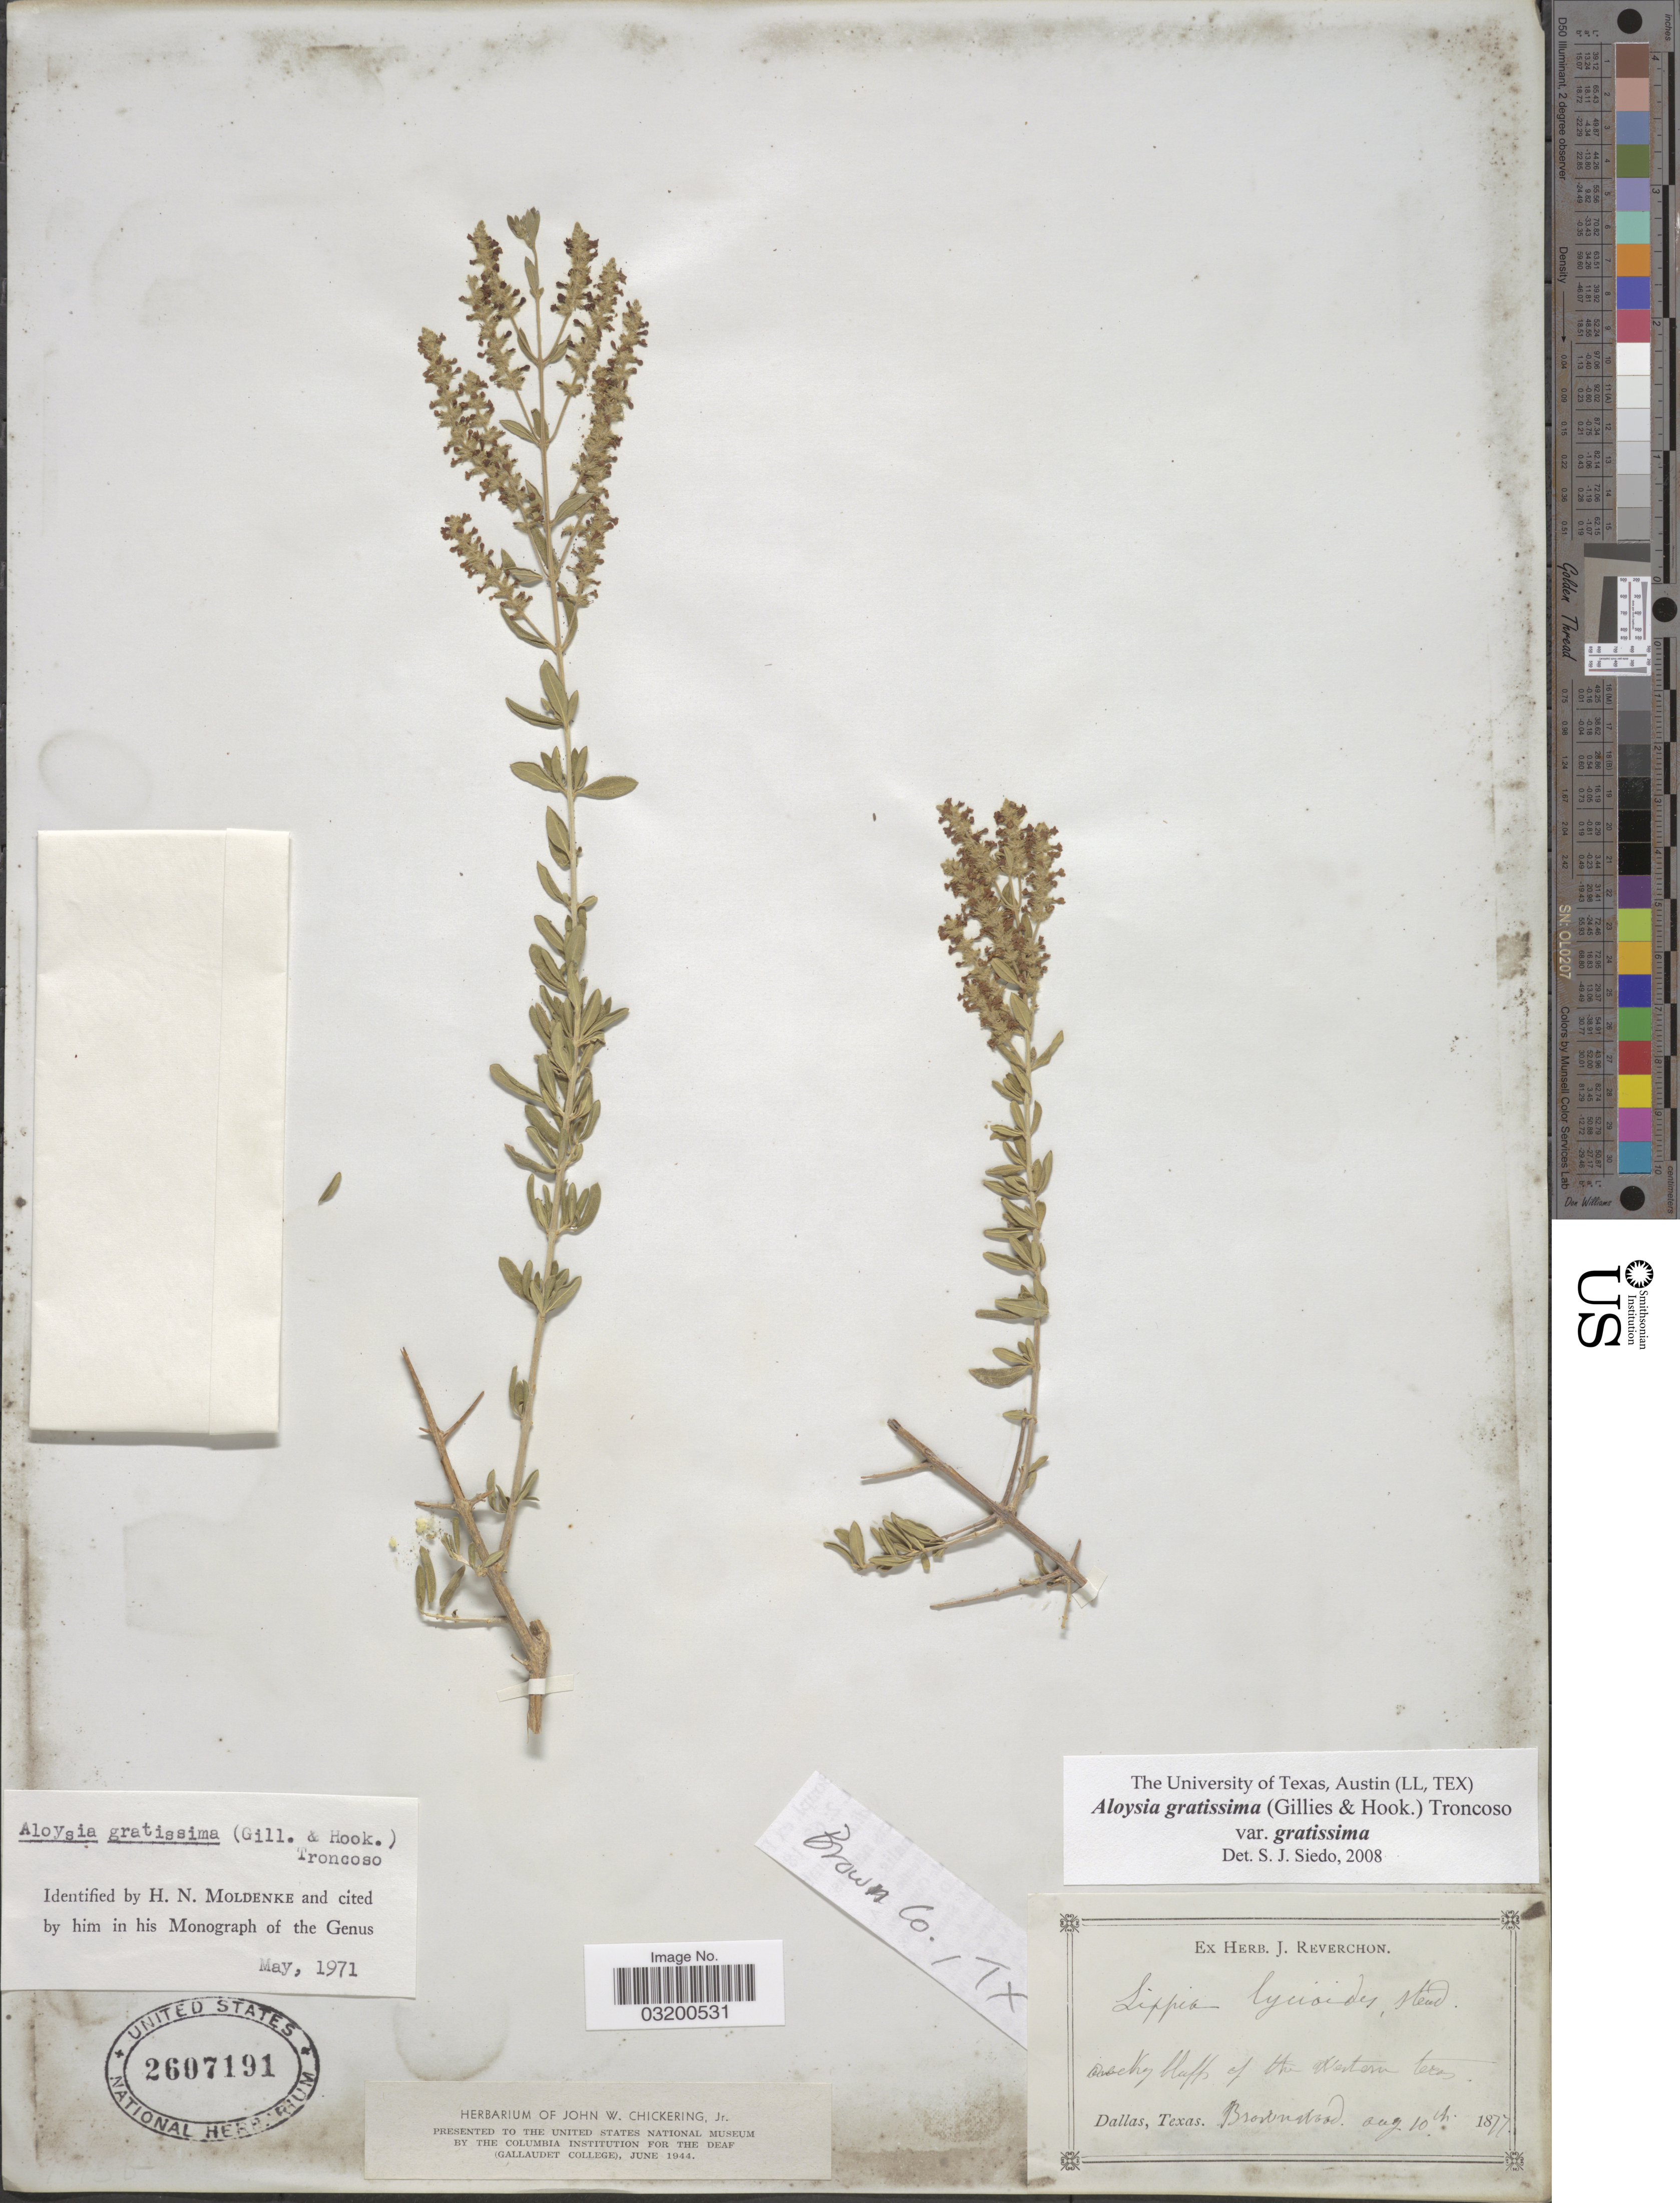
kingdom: Plantae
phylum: Tracheophyta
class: Magnoliopsida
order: Lamiales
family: Verbenaceae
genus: Aloysia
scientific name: Aloysia gratissima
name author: (Gillies & Hook.) Tronc.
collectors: ex herb. J. Reverchon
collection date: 1877-08-10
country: United States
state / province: Texas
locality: Rocky bluffs of the Western texas. Brown Co. Dallas. Brownwood.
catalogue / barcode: US 2607191